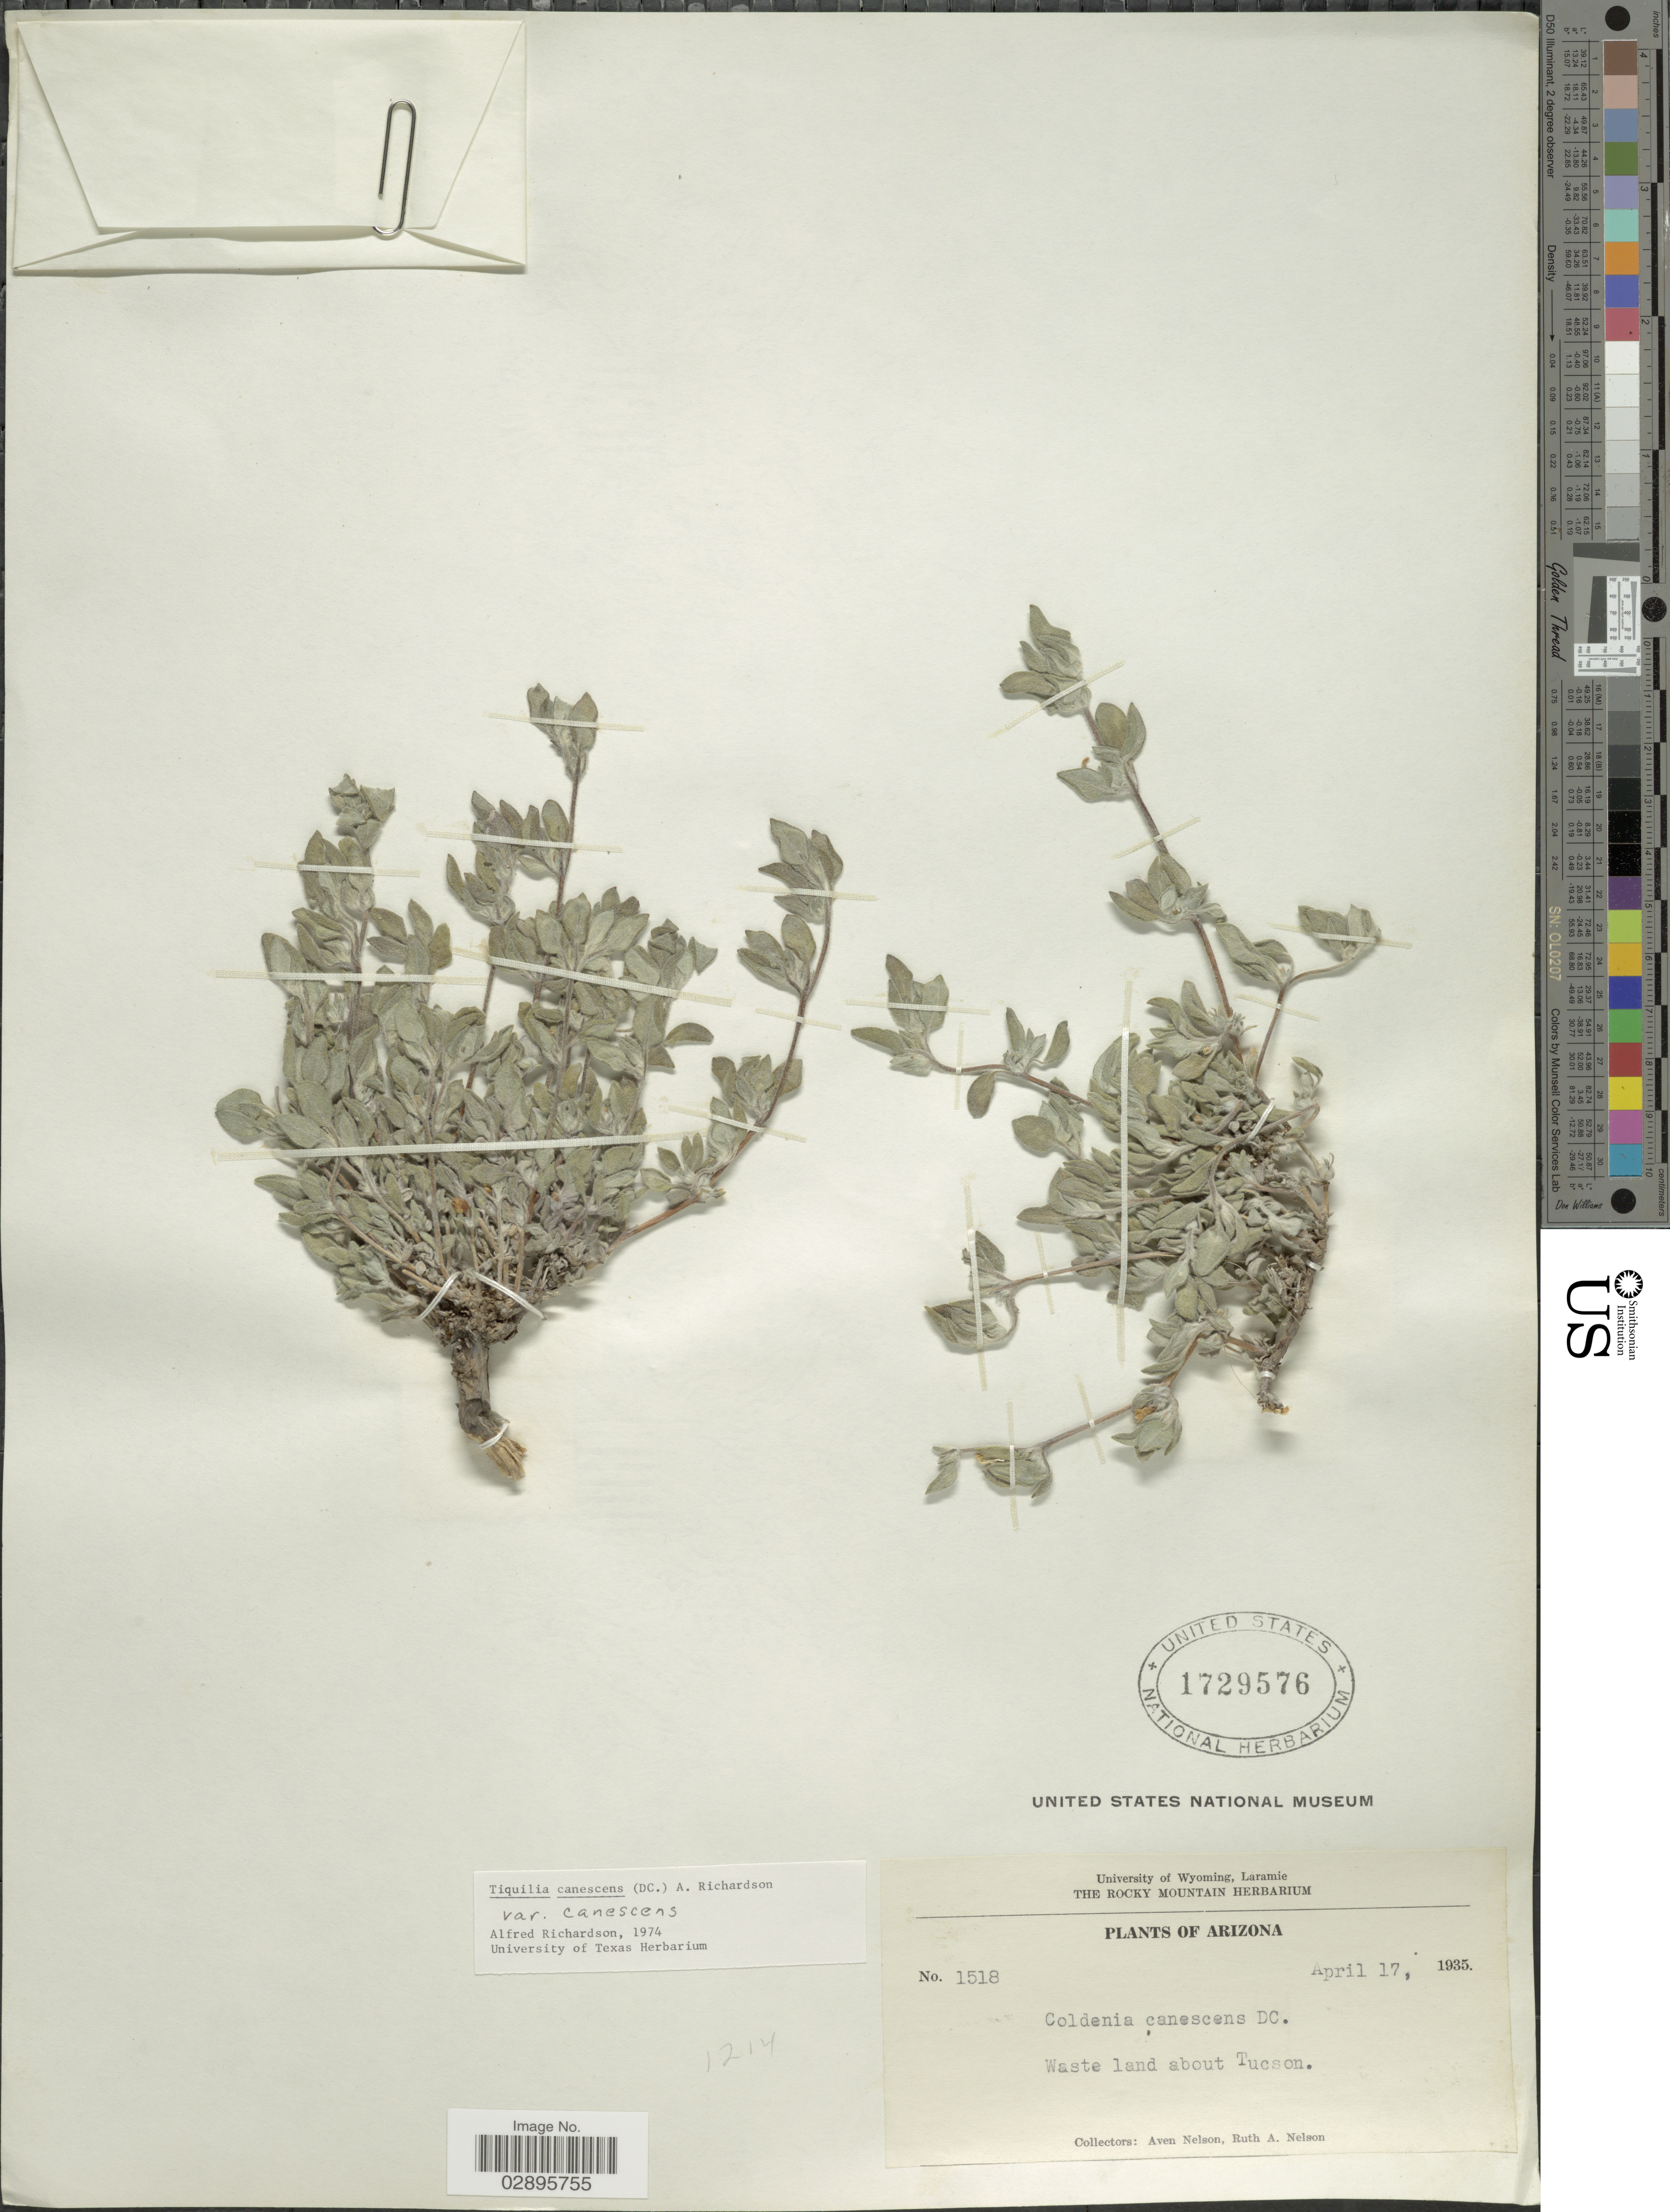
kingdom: Plantae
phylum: Tracheophyta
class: Magnoliopsida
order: Boraginales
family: Ehretiaceae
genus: Tiquilia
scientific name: Tiquilia canescens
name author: (DC.) A.T. Richardson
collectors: A. Nelson & R. A. Nelson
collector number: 1518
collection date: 1935-04-17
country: United States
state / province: Arizona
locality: Waste land about Tucson.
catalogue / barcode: US 1729576